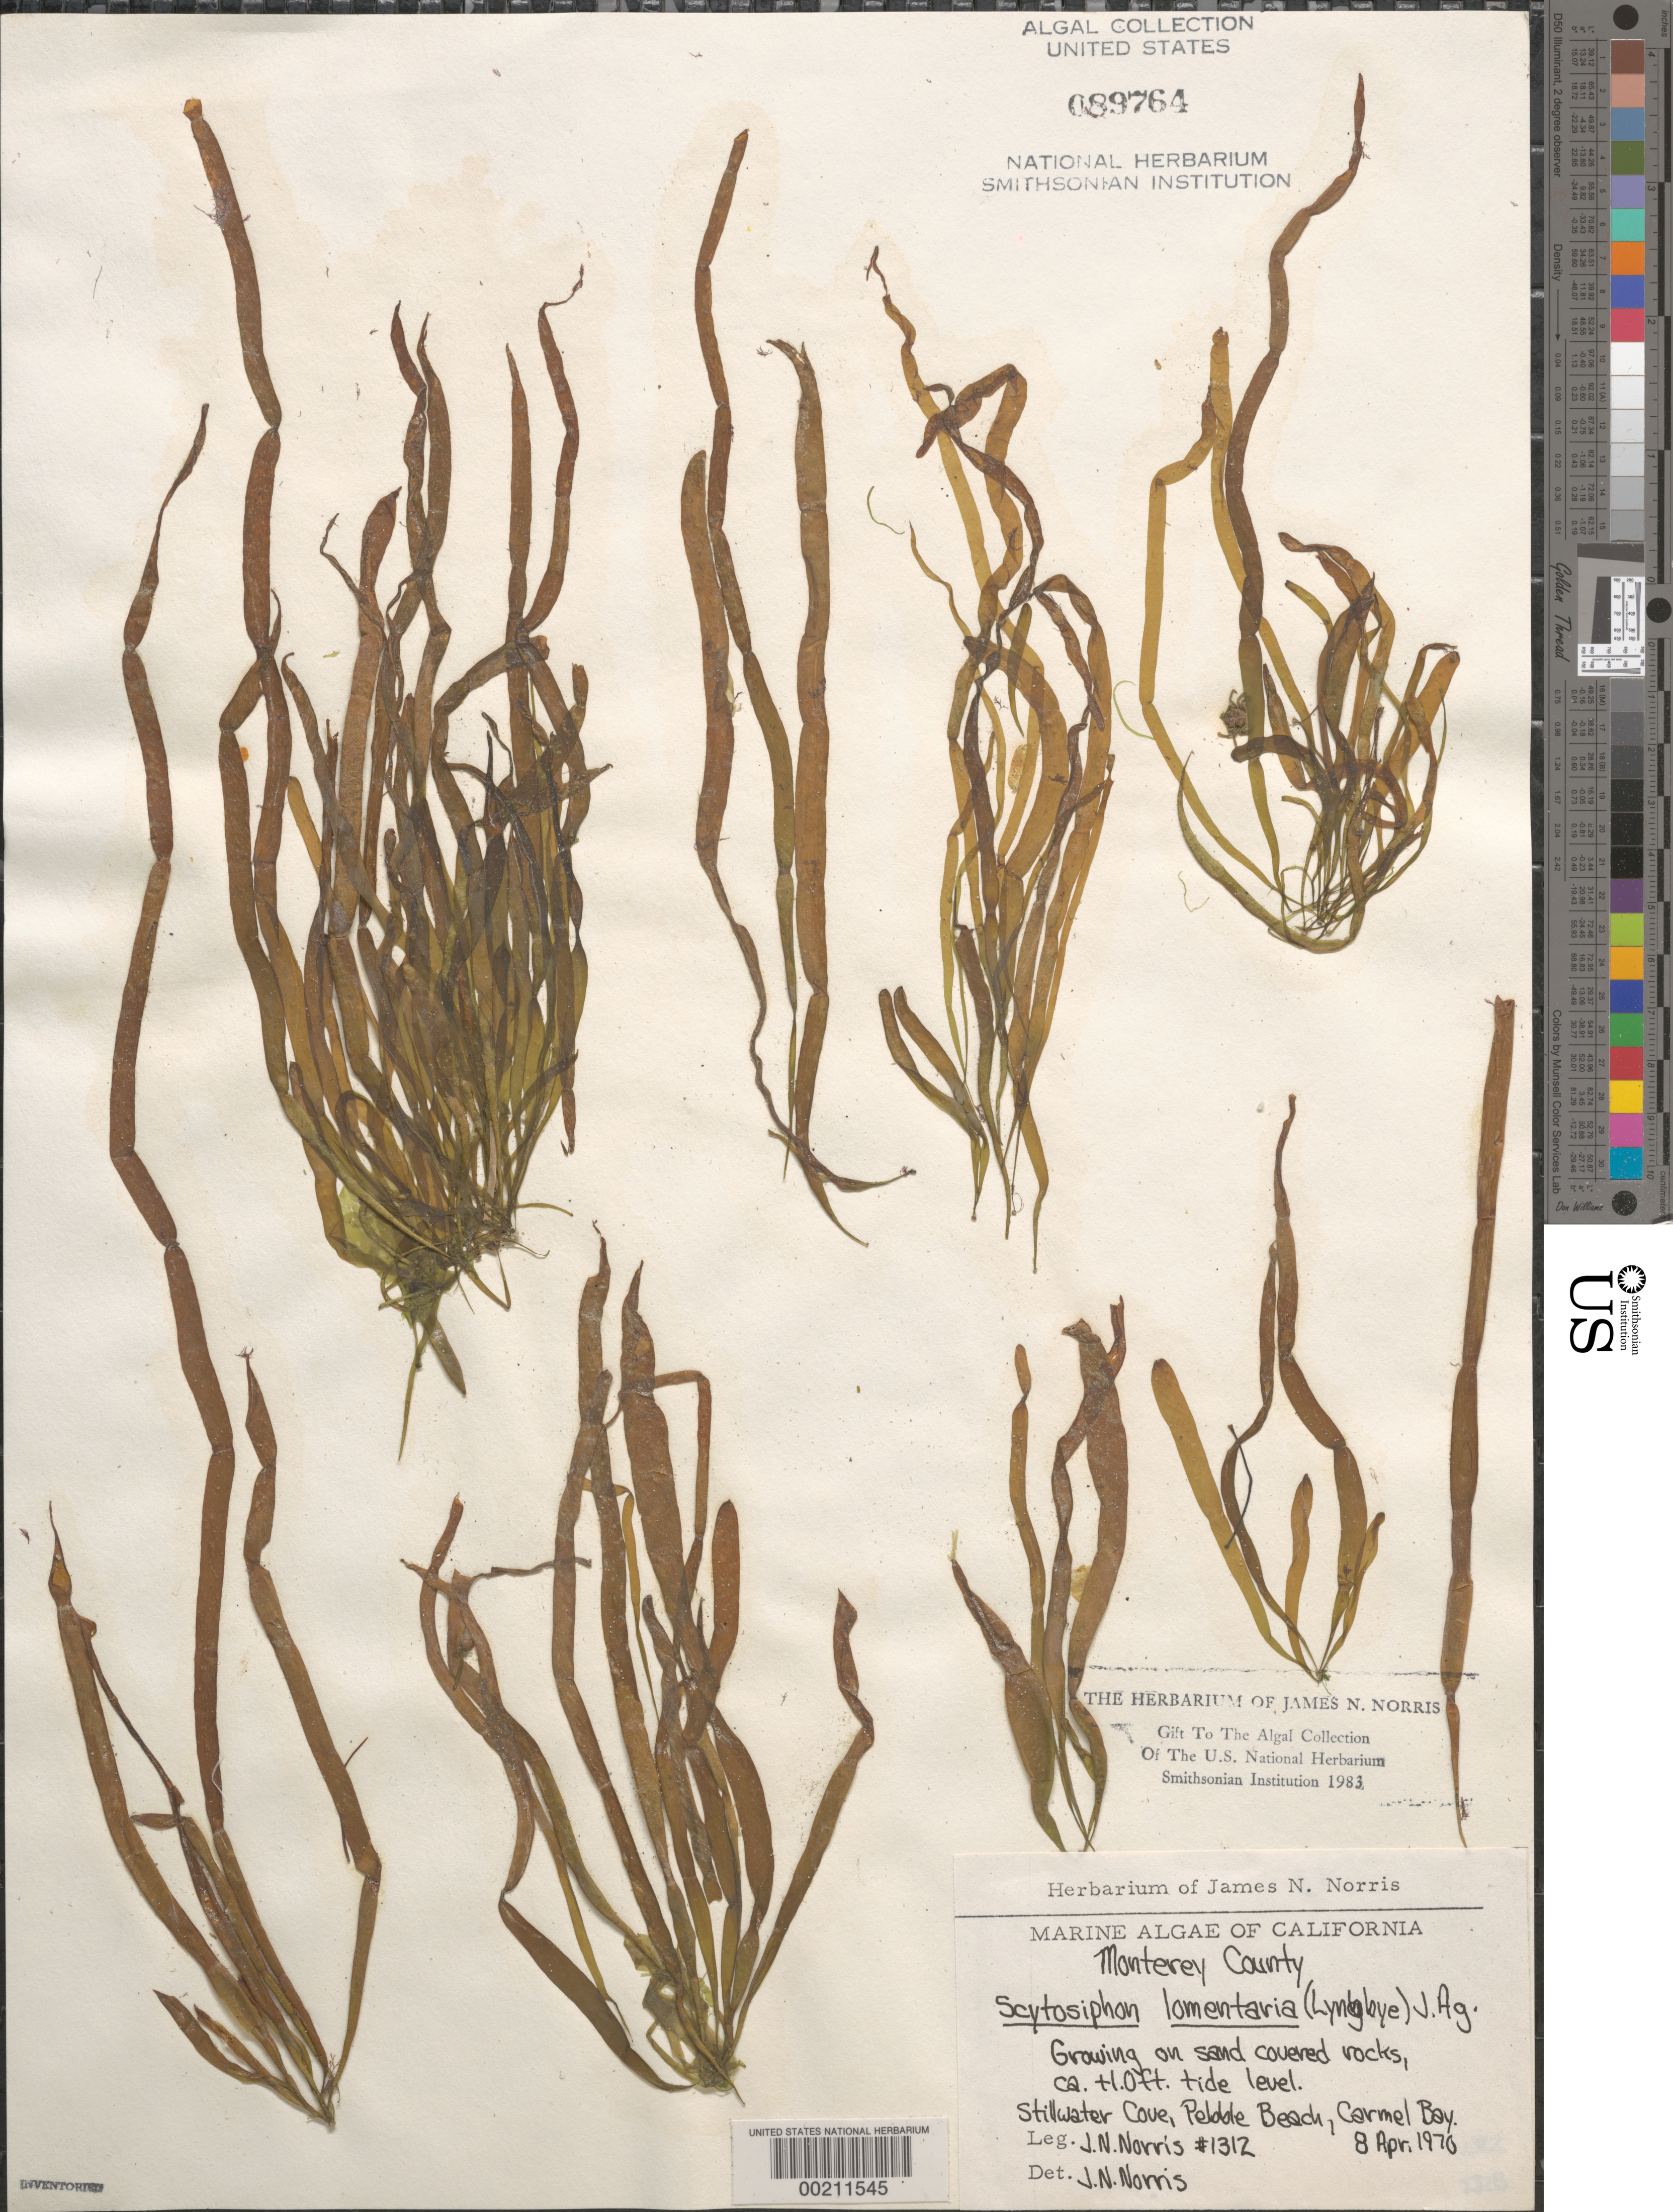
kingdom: Chromista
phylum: Ochrophyta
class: Phaeophyceae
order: Scytosiphonales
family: Scytosiphonaceae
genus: Scytosiphon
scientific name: Scytosiphon lomentaria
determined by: Norris, James N.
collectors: J. N. Norris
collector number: JN-1312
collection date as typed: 08 Apr 1970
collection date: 1970-04-08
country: United States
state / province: California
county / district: Monterey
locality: Stillwater Beach, Pebble Beach, Carmel Bay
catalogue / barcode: US 89764